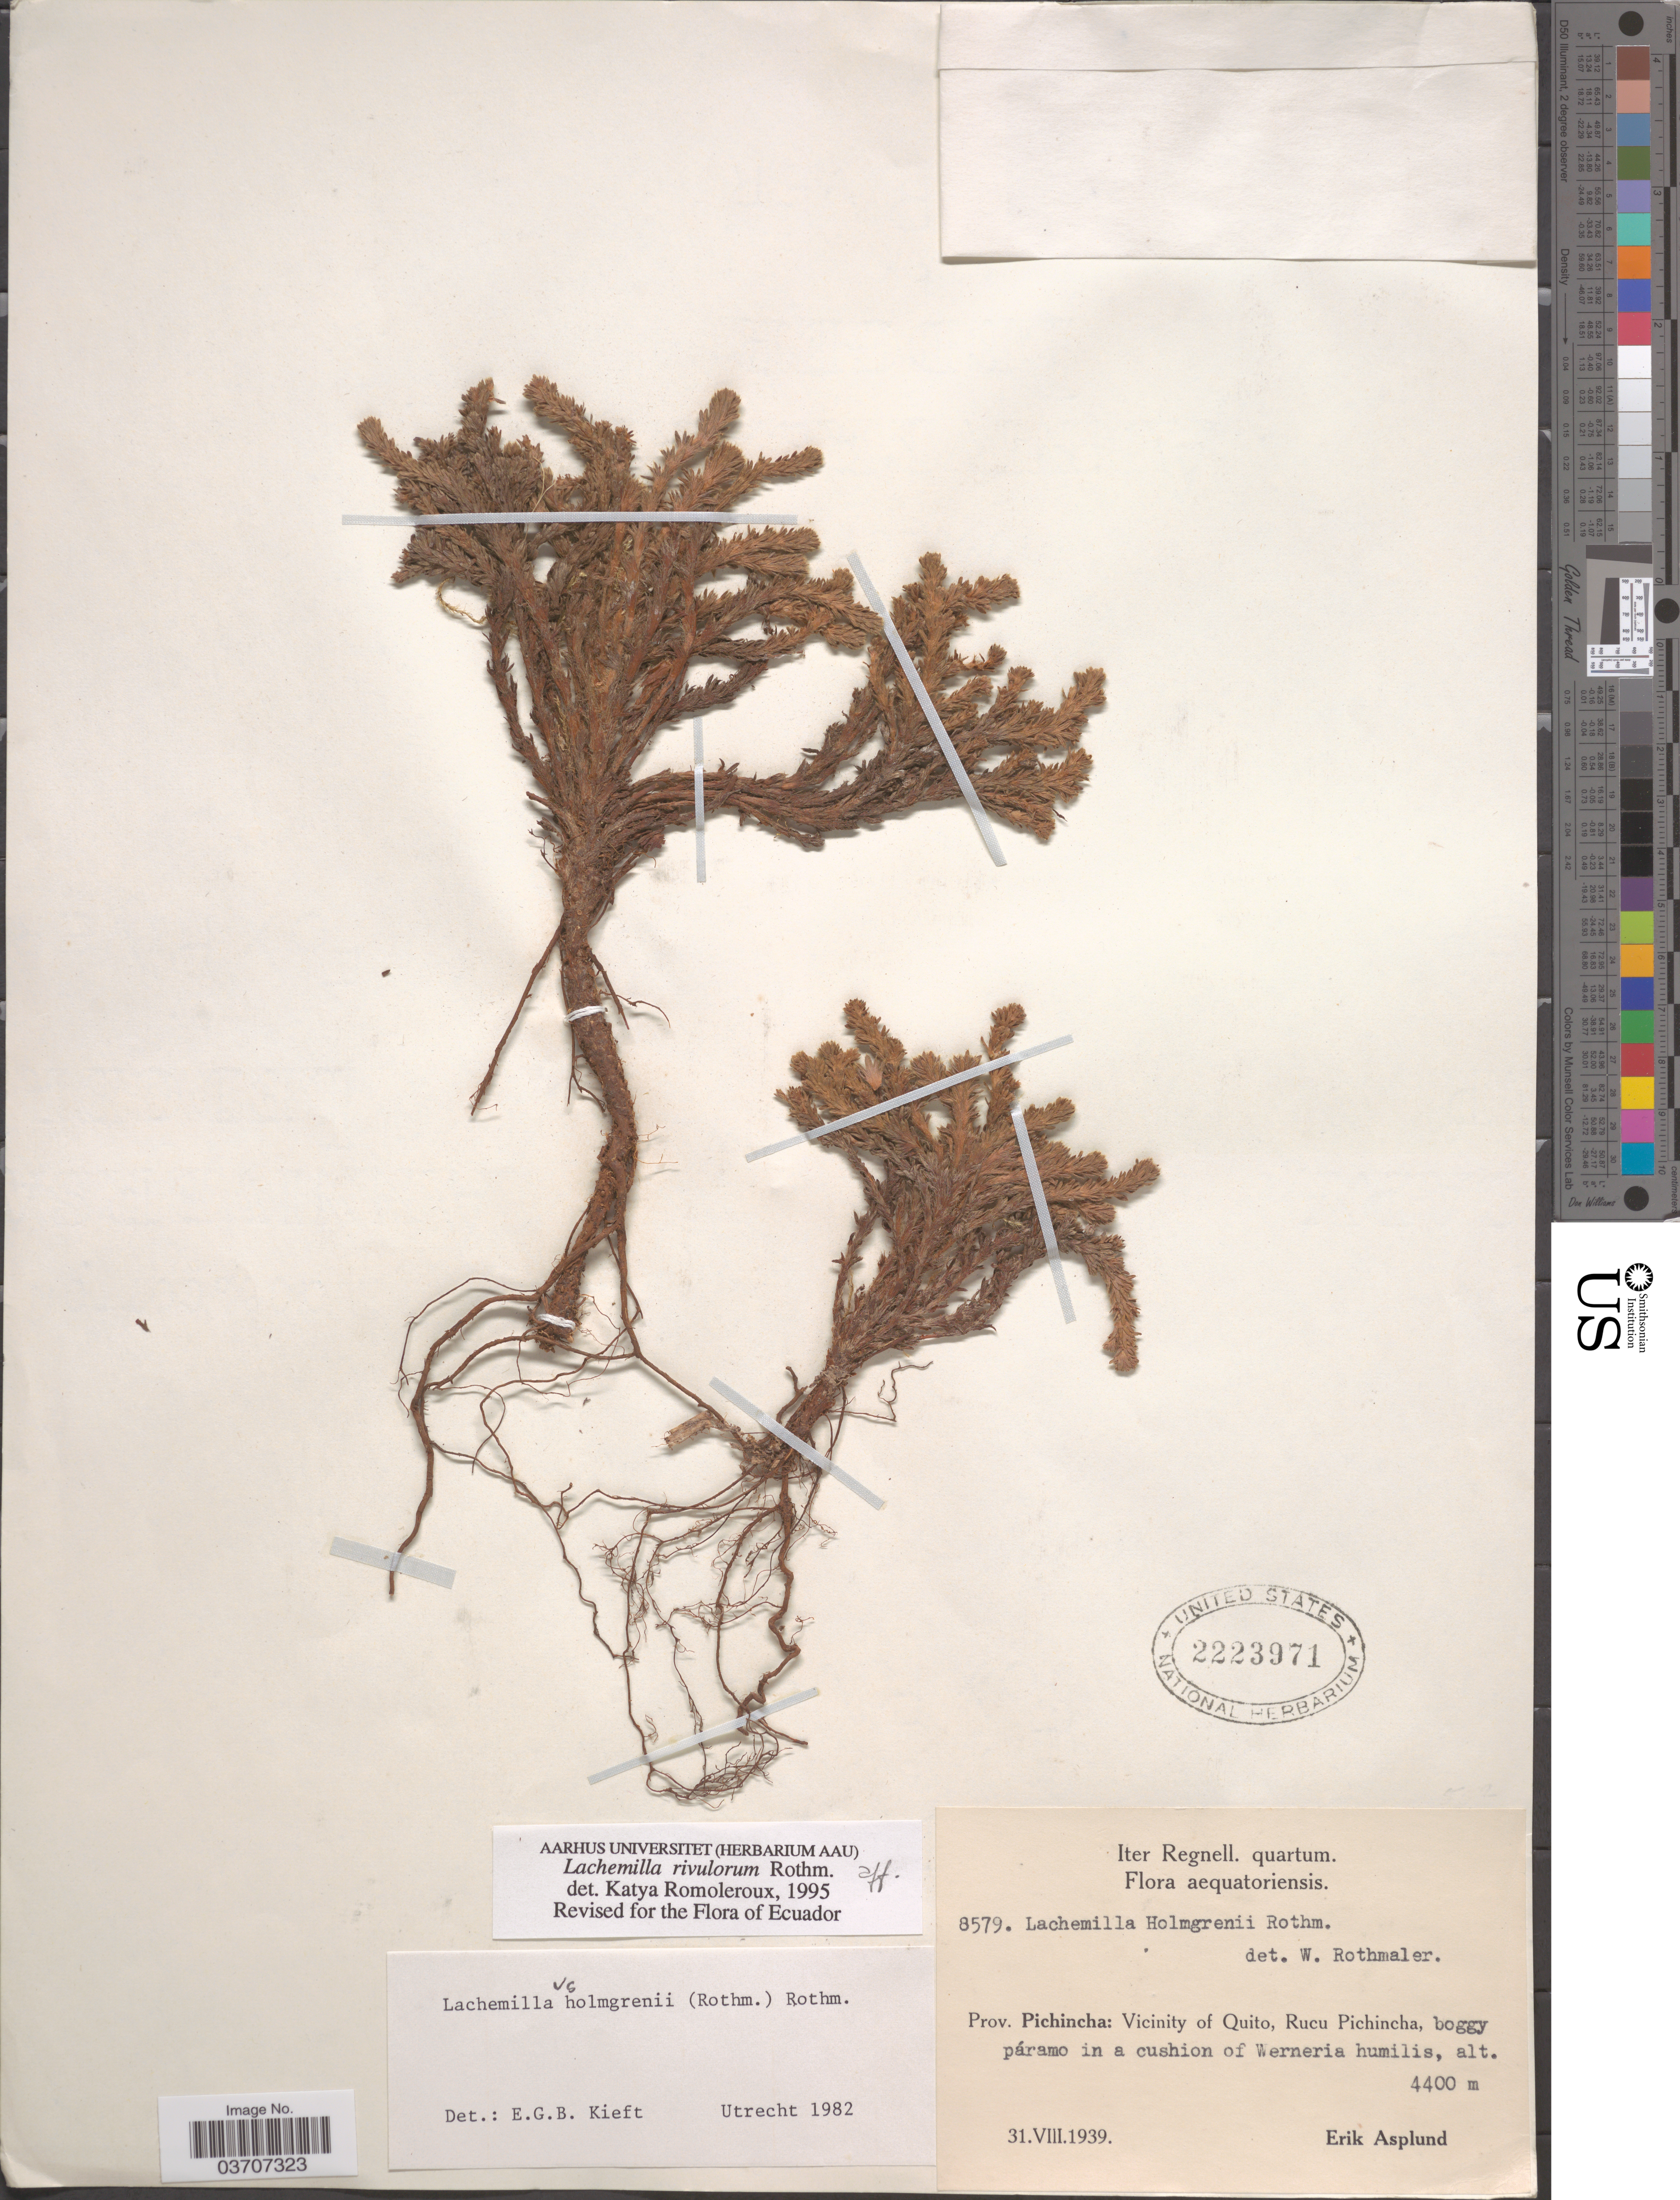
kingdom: Plantae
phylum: Tracheophyta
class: Magnoliopsida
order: Rosales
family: Rosaceae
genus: Lachemilla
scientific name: Lachemilla rivulorum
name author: Rothm.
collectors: E. Asplund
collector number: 8579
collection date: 1939-08-31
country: Ecuador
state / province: Pichincha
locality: Vicinity of Quito, Rucu Pichincha.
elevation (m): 4400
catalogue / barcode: US 2223971